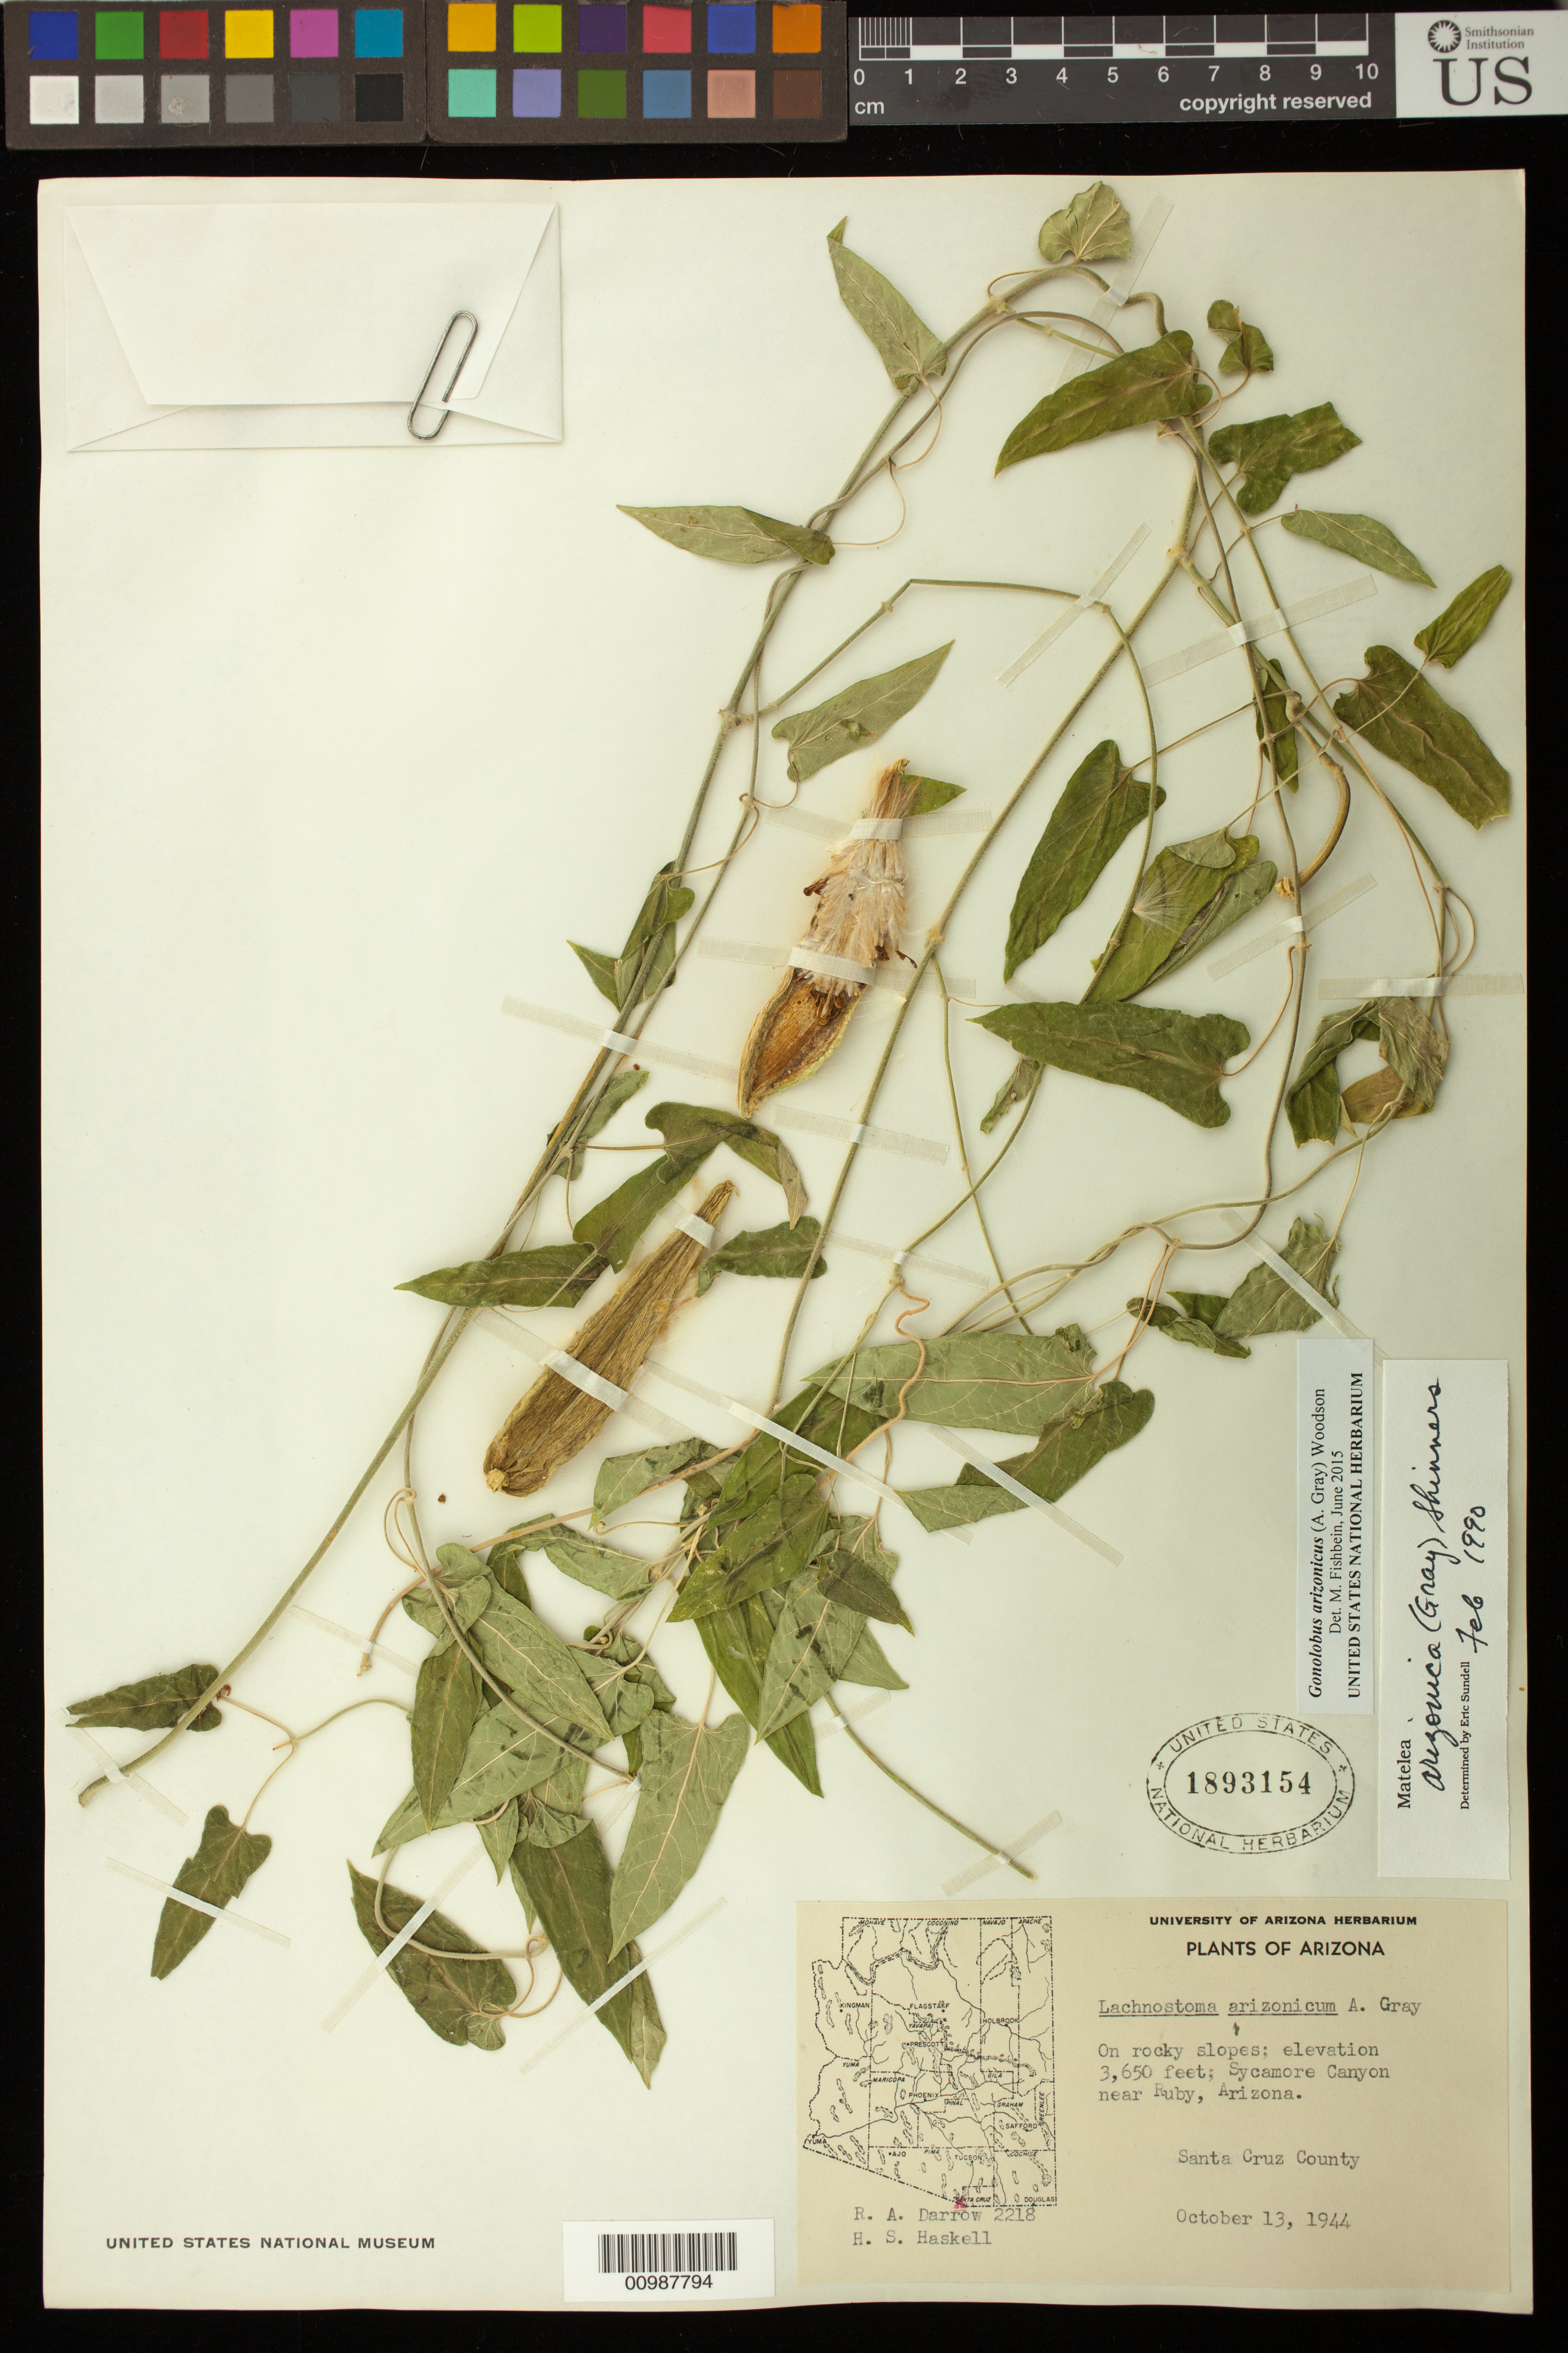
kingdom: Plantae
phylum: Tracheophyta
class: Magnoliopsida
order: Gentianales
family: Apocynaceae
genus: Gonolobus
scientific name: Gonolobus arizonicus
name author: (A. Gray) Woodson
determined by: Fishbein, M.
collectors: R. A. Darrow & H. Haskell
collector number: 2218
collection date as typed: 30 Oct 1944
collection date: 1944-10-30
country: United States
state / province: Arizona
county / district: Santa Cruz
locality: On rocky slopes; Sycamore Canyon near Ruby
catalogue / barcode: US 1893154